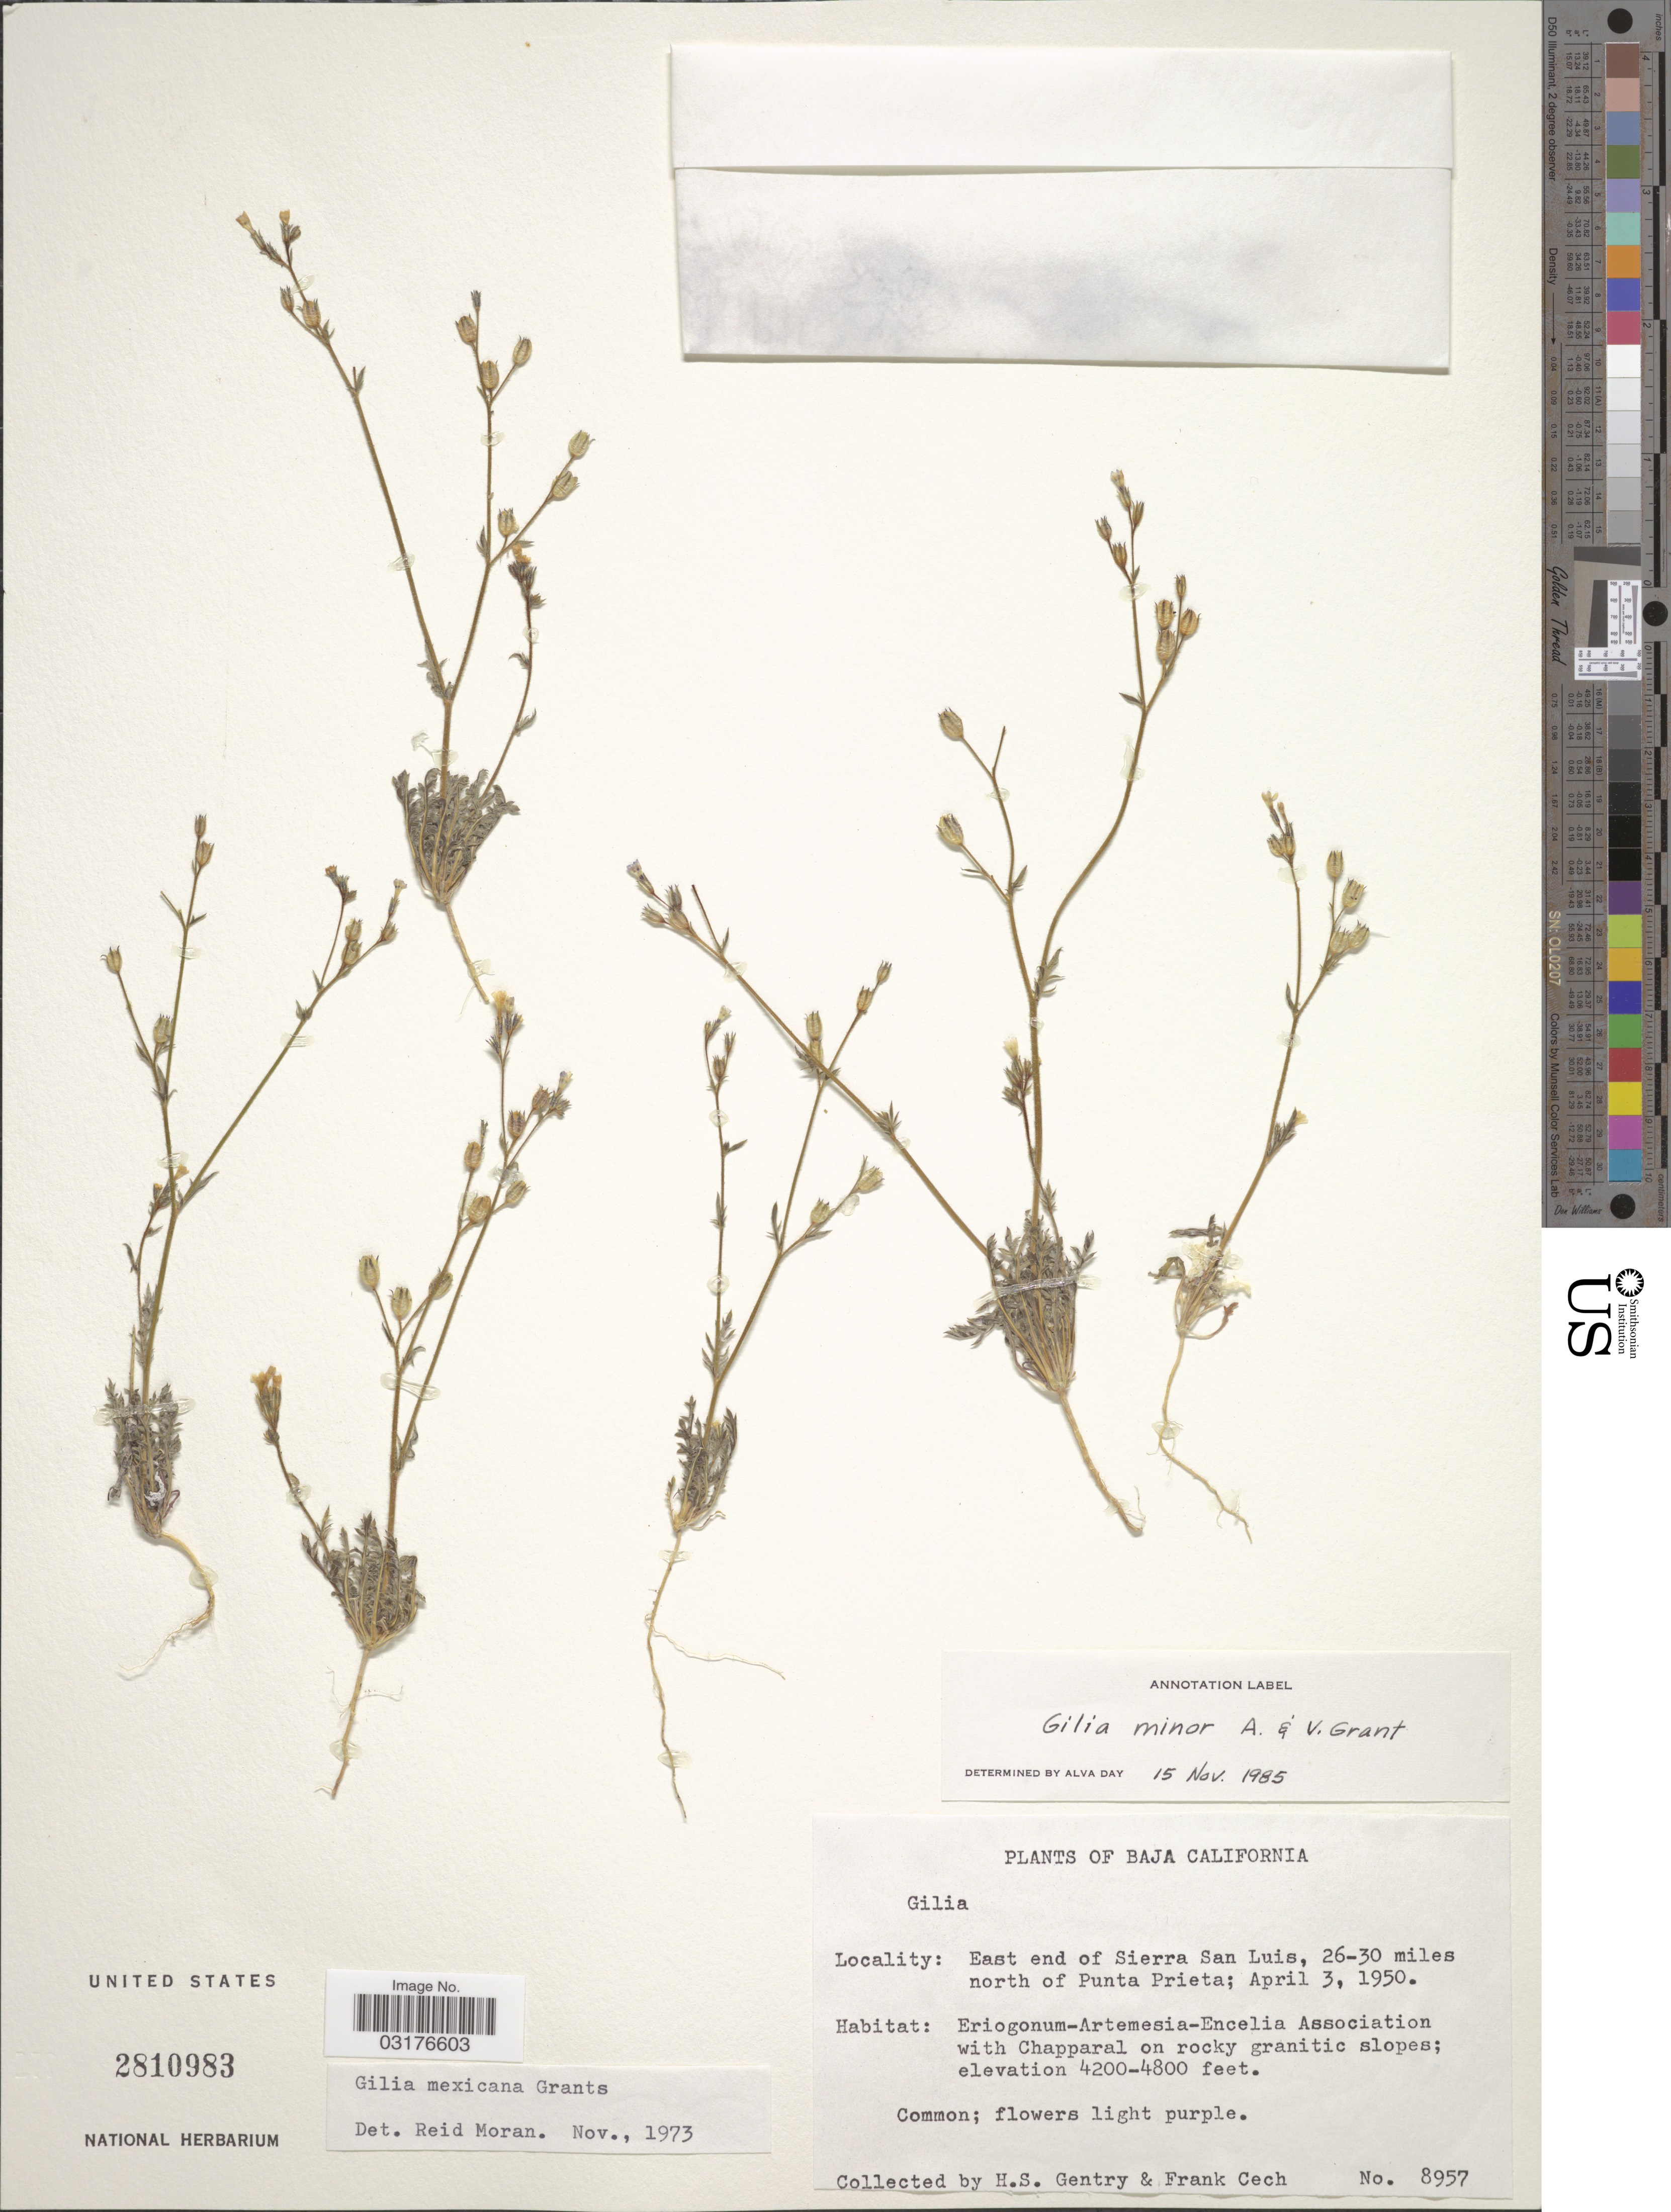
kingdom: Plantae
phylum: Tracheophyta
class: Magnoliopsida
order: Ericales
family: Polemoniaceae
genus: Gilia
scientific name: Gilia minor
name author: A.D. Grant & V.E. Grant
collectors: H. S. Gentry & F. Cech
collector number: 8957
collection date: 1950-04-03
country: Mexico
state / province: Baja California Norte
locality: East end of Sierra San Luis, 26-30 miles north of Punta Prieta.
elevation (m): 1280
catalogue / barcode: US 2810983